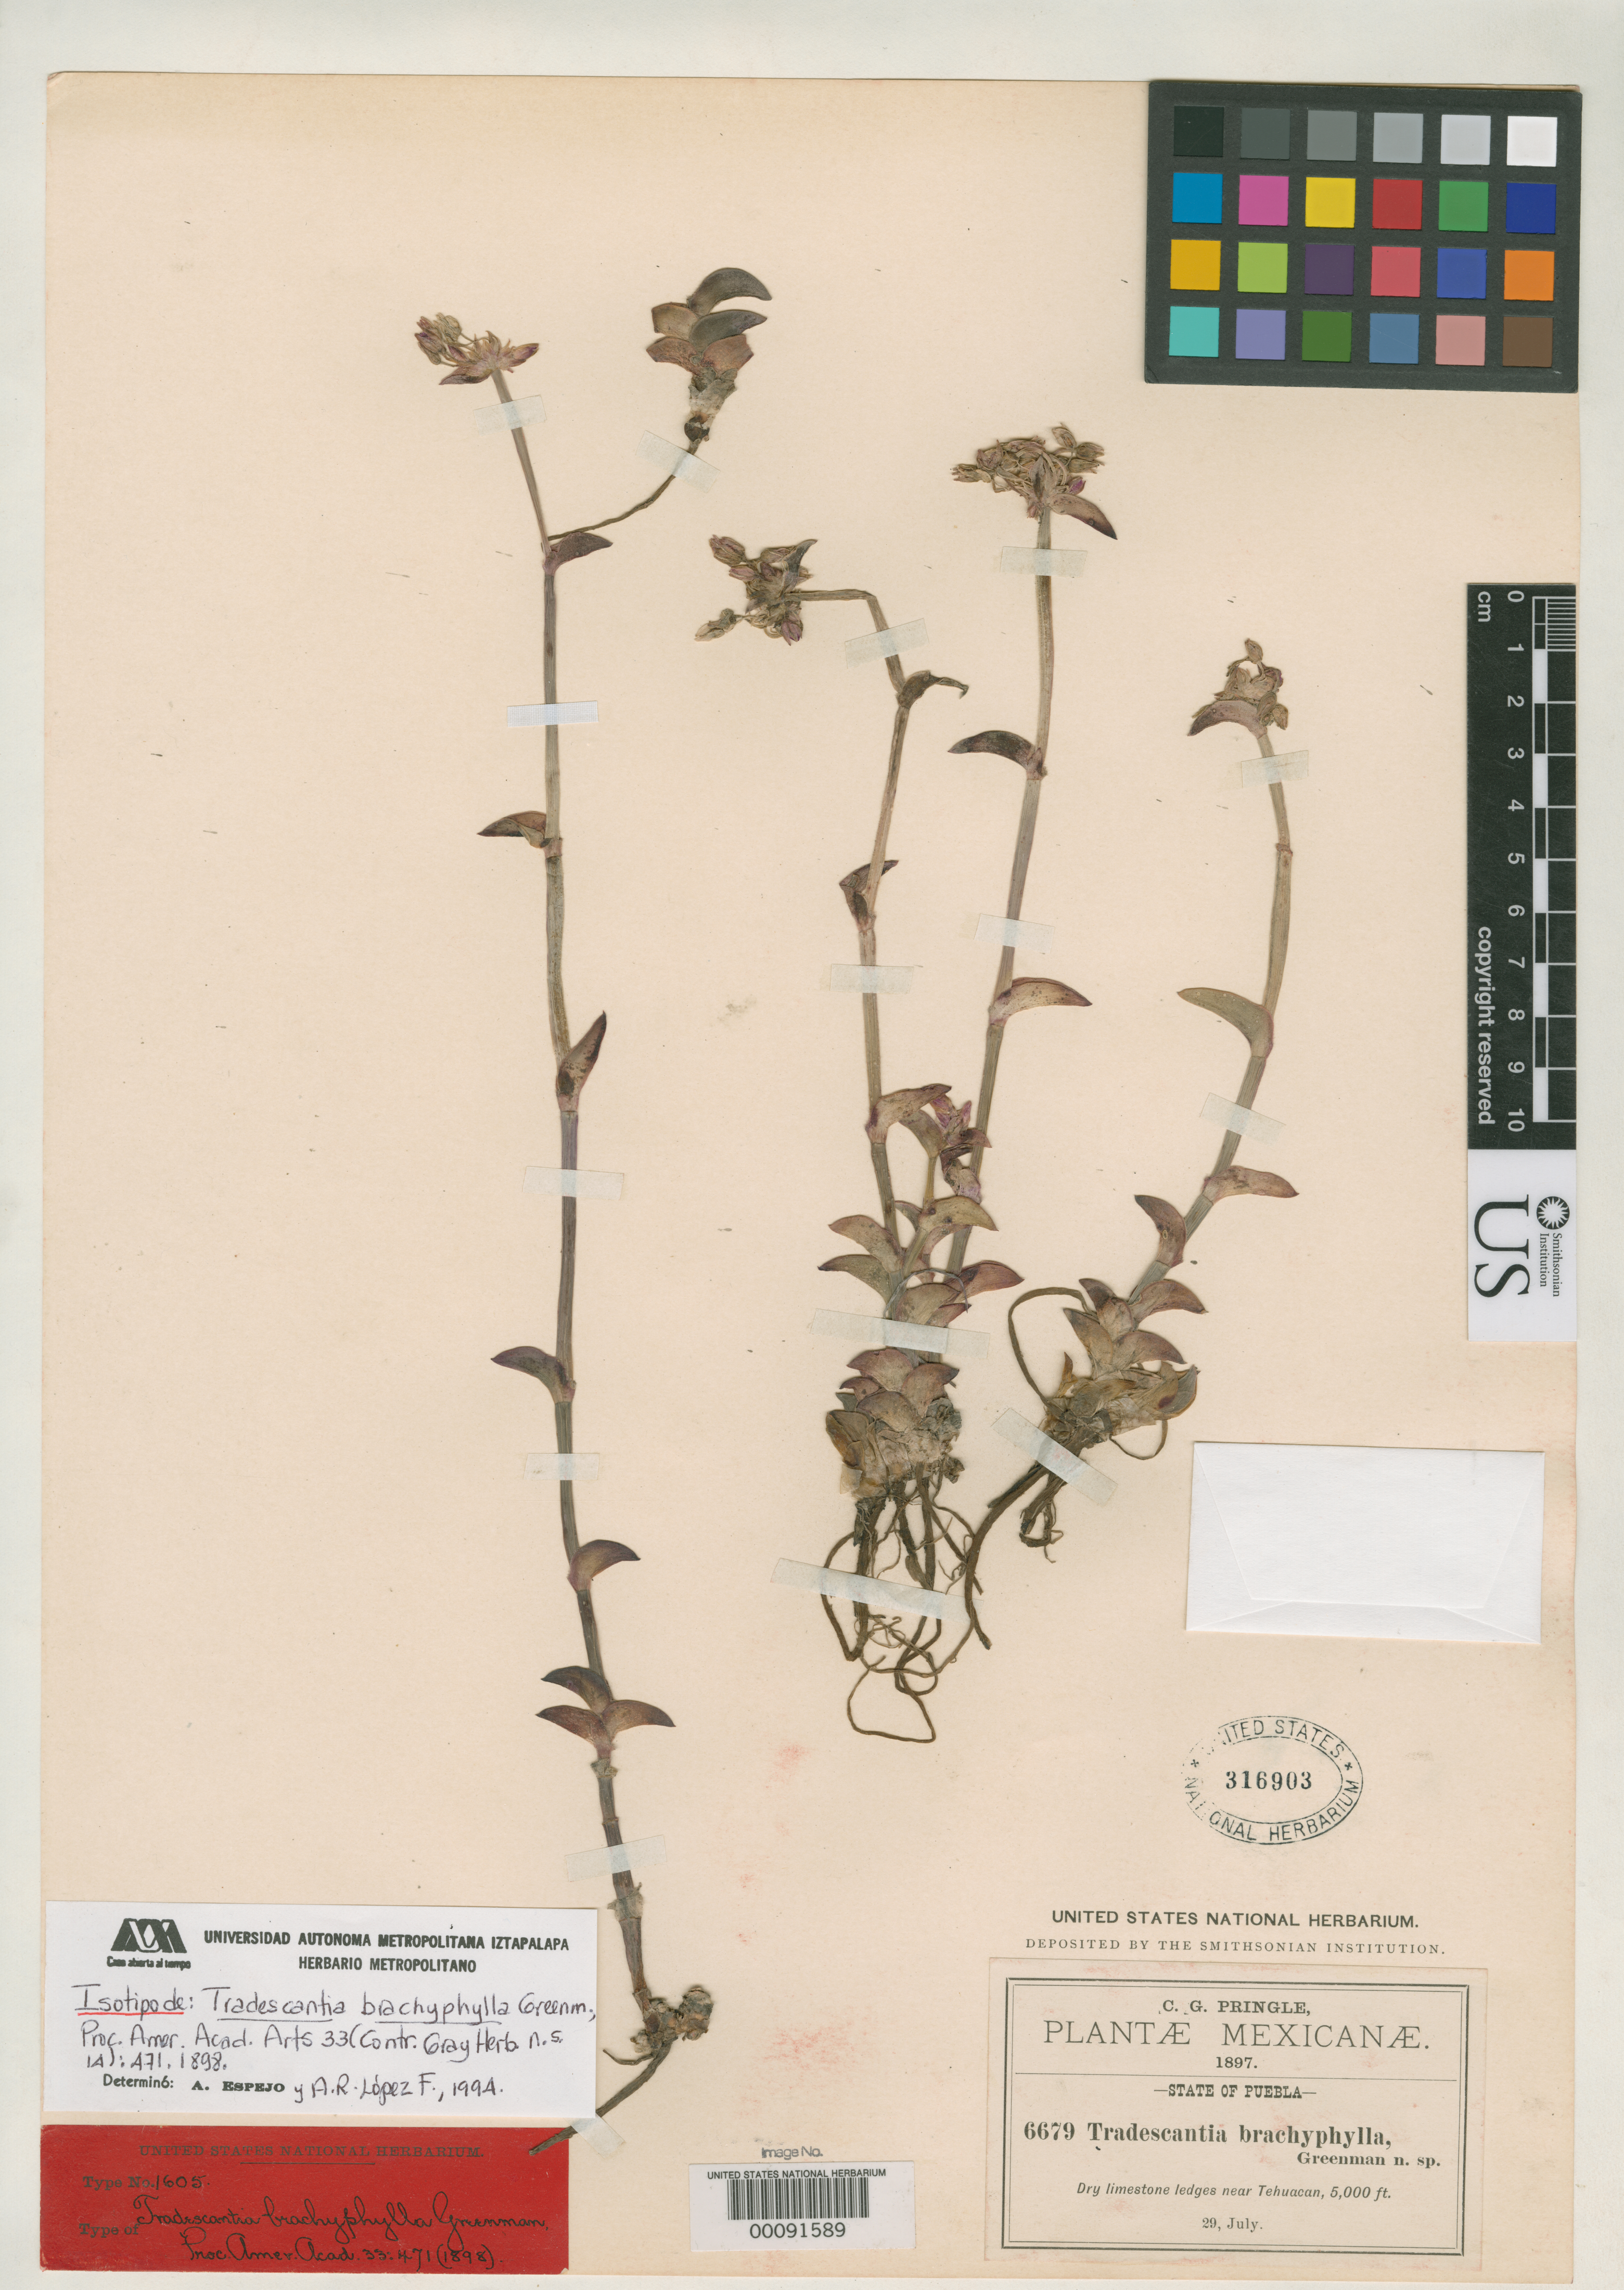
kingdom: Plantae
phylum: Tracheophyta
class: Liliopsida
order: Commelinales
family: Commelinaceae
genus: Tradescantia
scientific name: Tradescantia brachyphylla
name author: Greenm.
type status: Isotype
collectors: C. G. Pringle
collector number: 6679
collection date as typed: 29 Jul 1897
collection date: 1897-07-29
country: Mexico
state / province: Puebla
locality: Near Tehuacan.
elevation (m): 1524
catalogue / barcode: US 316903